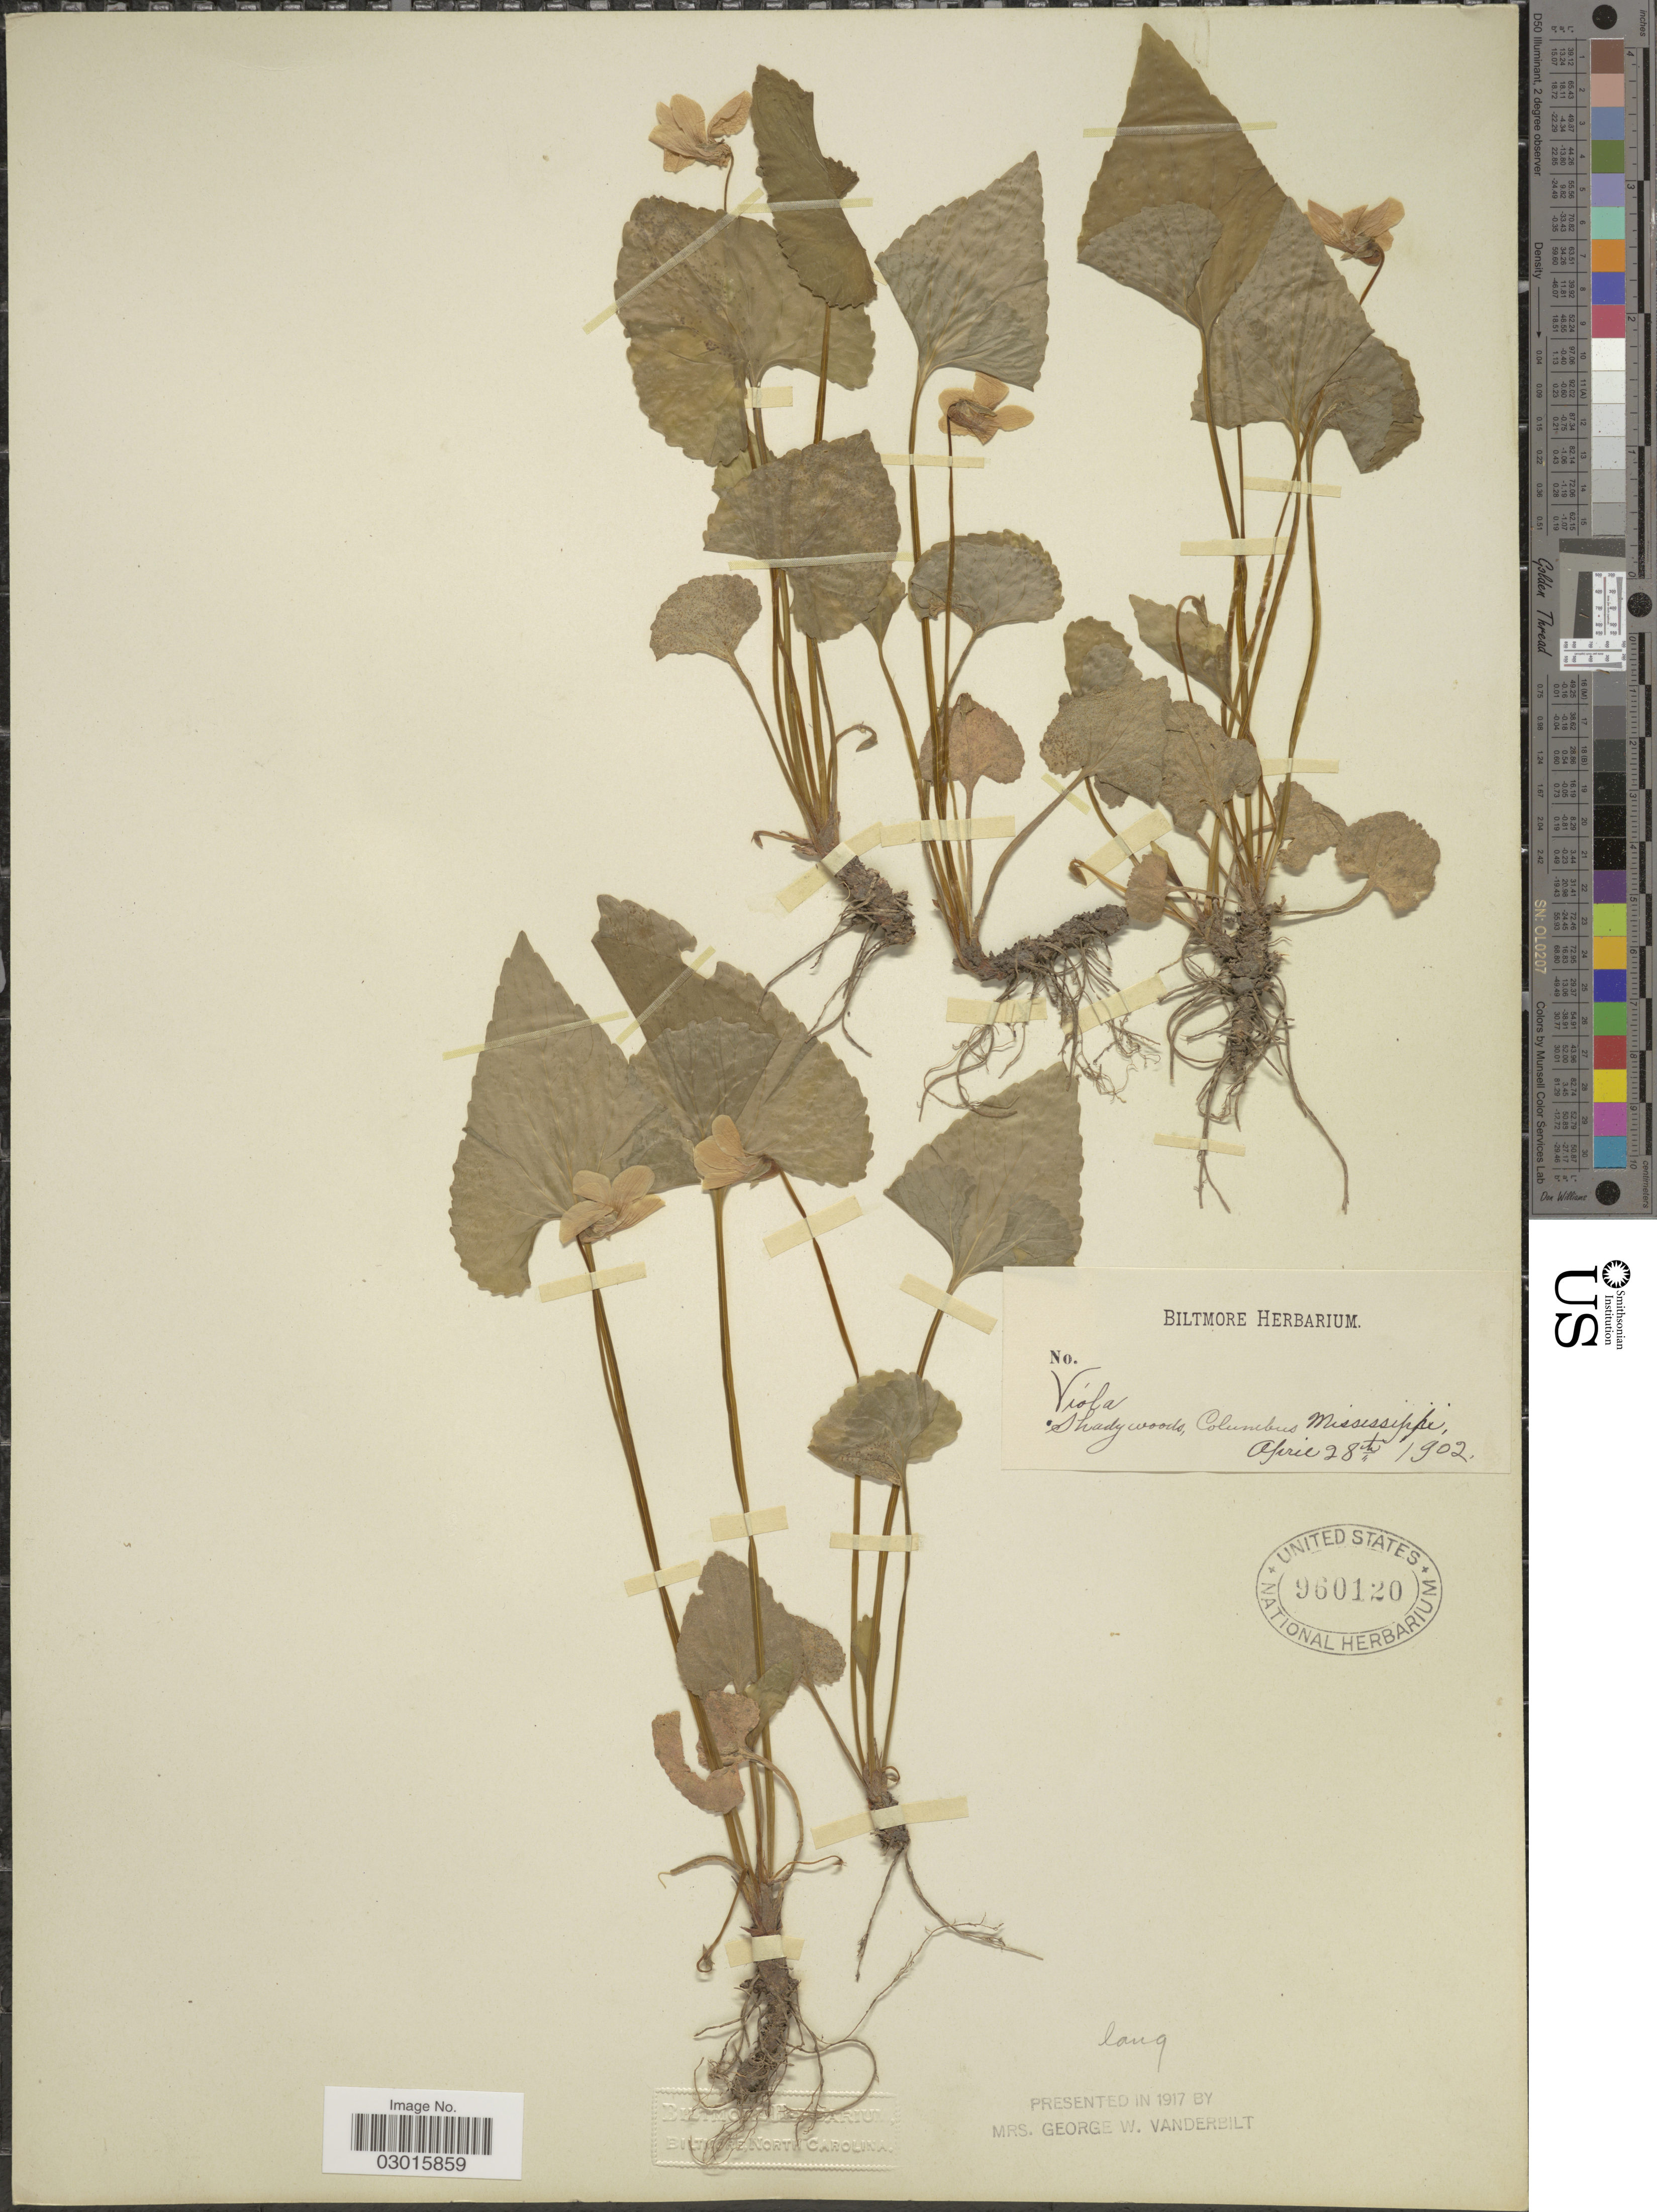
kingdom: Plantae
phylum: Tracheophyta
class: Magnoliopsida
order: Malpighiales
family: Violaceae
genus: Viola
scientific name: Viola langloisii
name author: Greene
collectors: ex herb. Biltmore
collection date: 1902-04-28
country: United States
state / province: Mississippi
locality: Colombus.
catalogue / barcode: US 960120